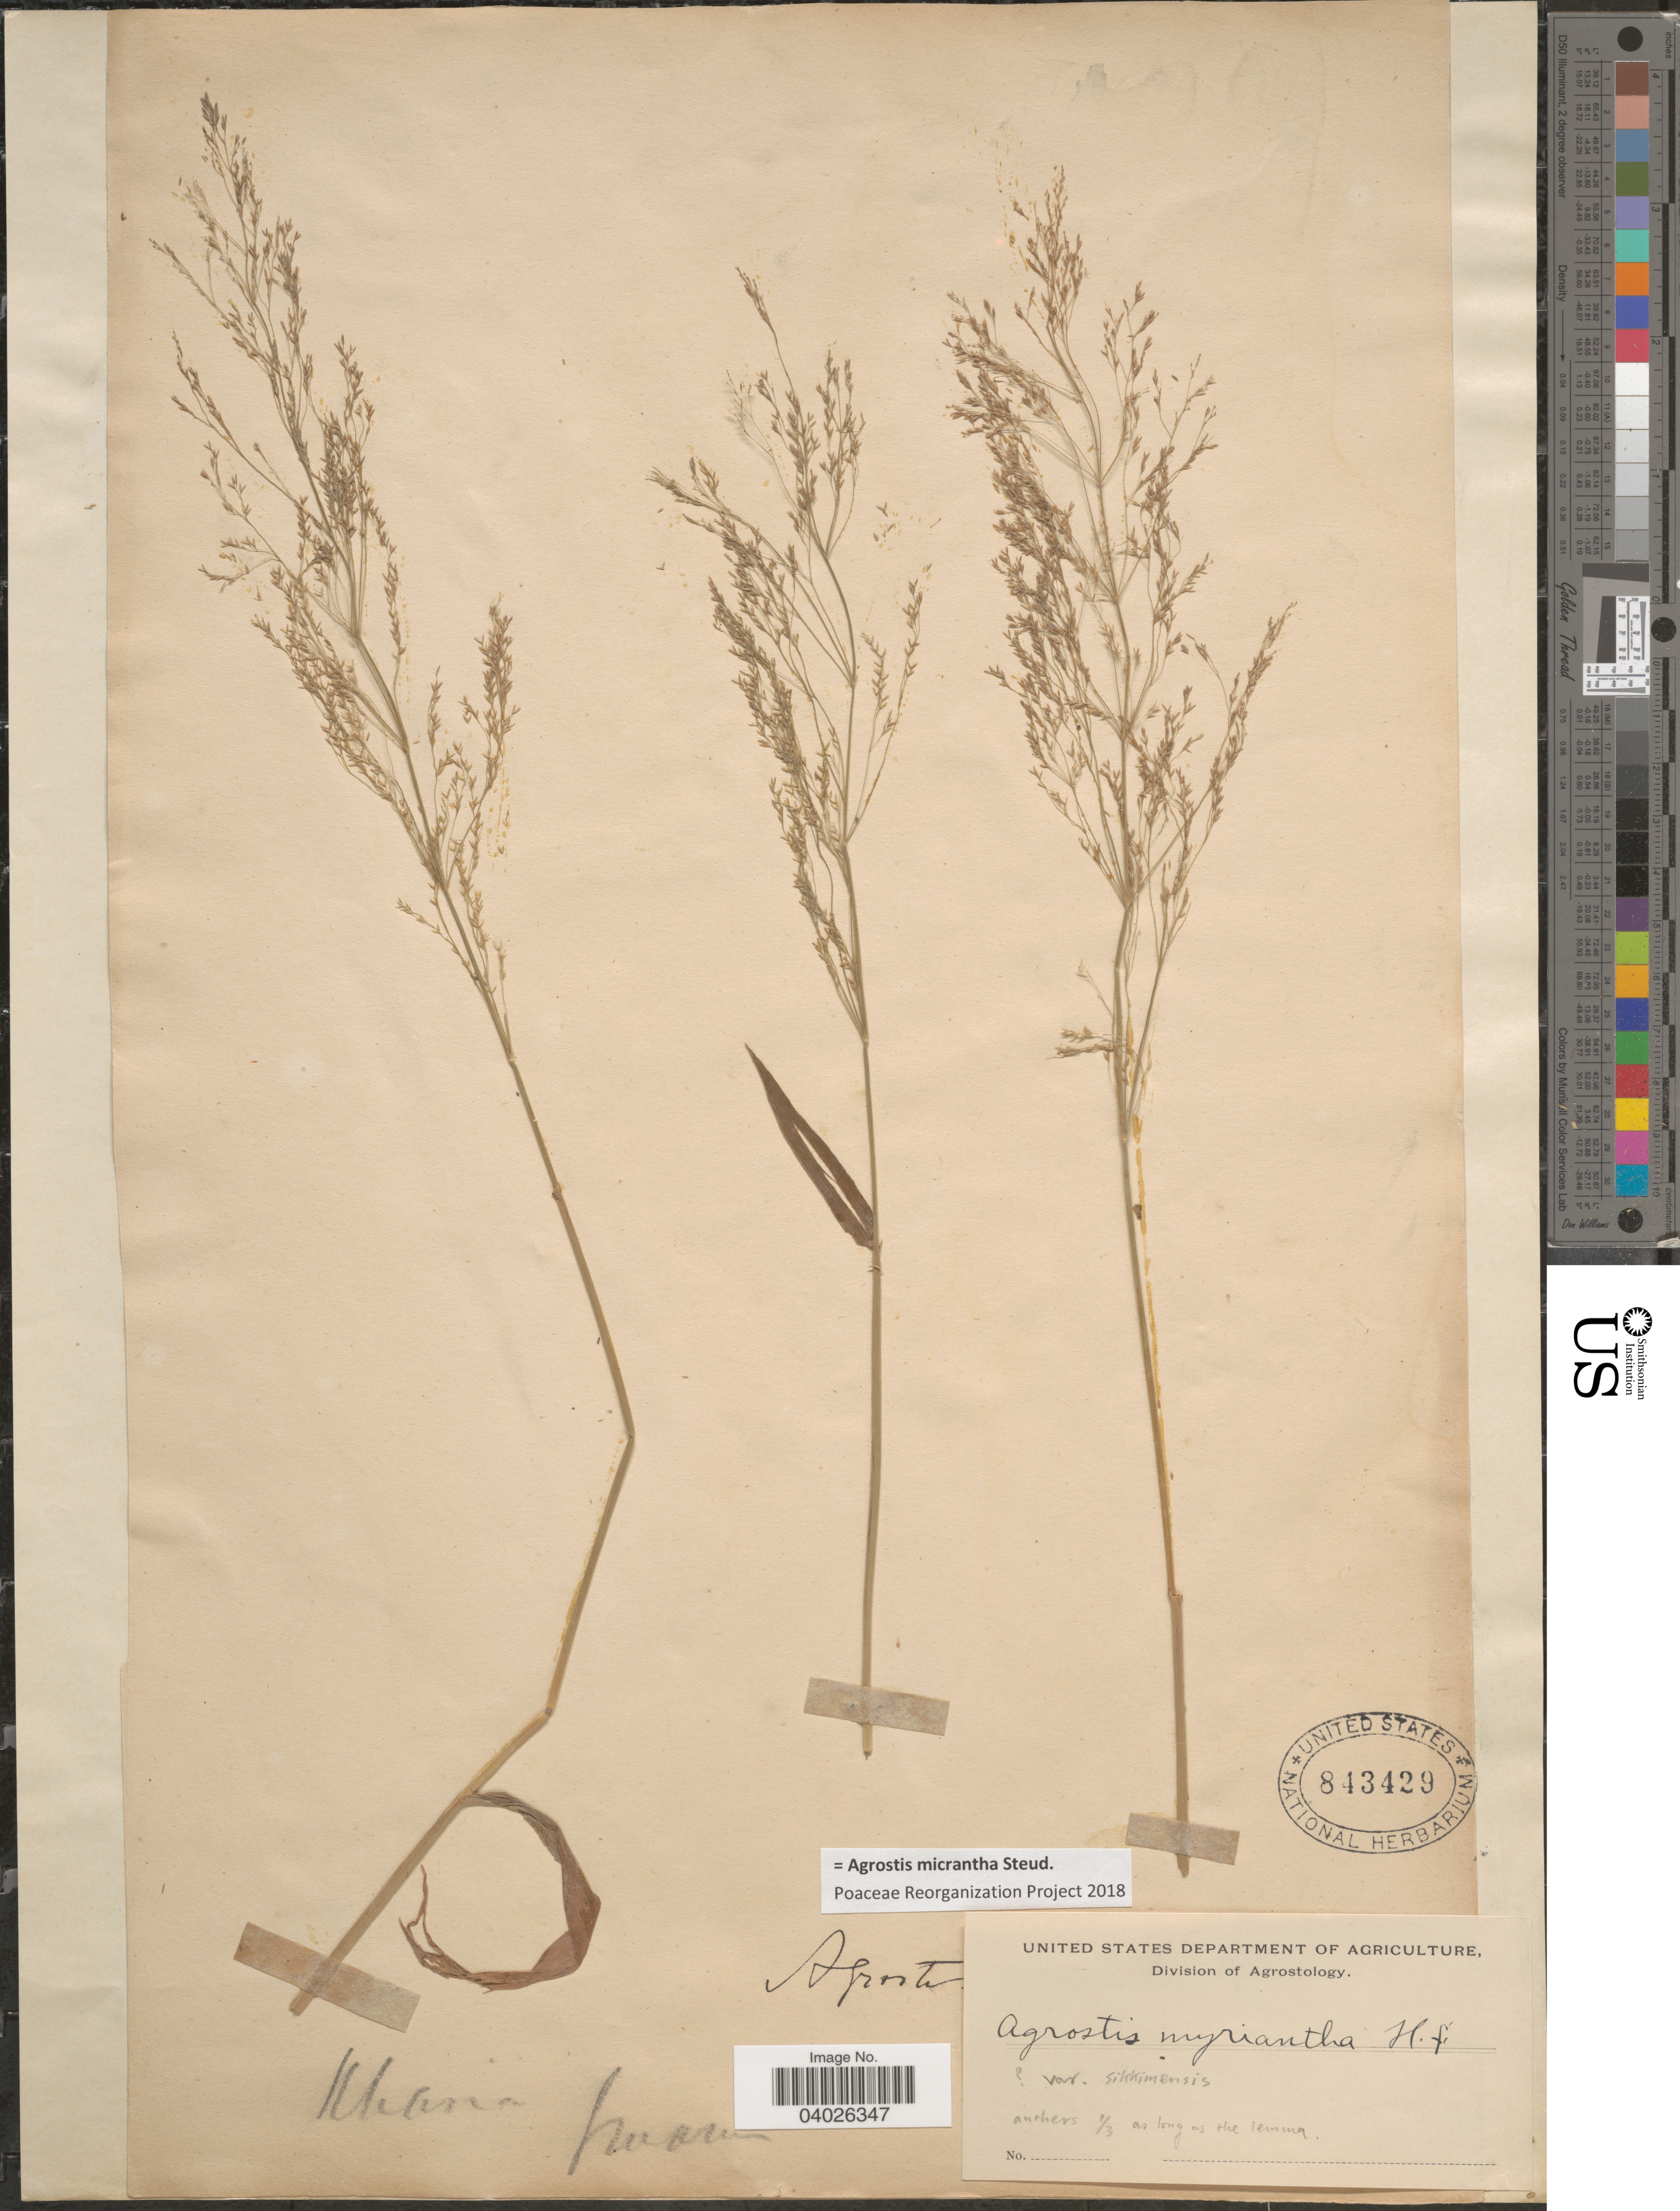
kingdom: Plantae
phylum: Tracheophyta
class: Liliopsida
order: Poales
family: Poaceae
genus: Agrostis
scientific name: Agrostis micrantha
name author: Steud.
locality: Khasia Paurm. [interpreted]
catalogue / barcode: US 843429